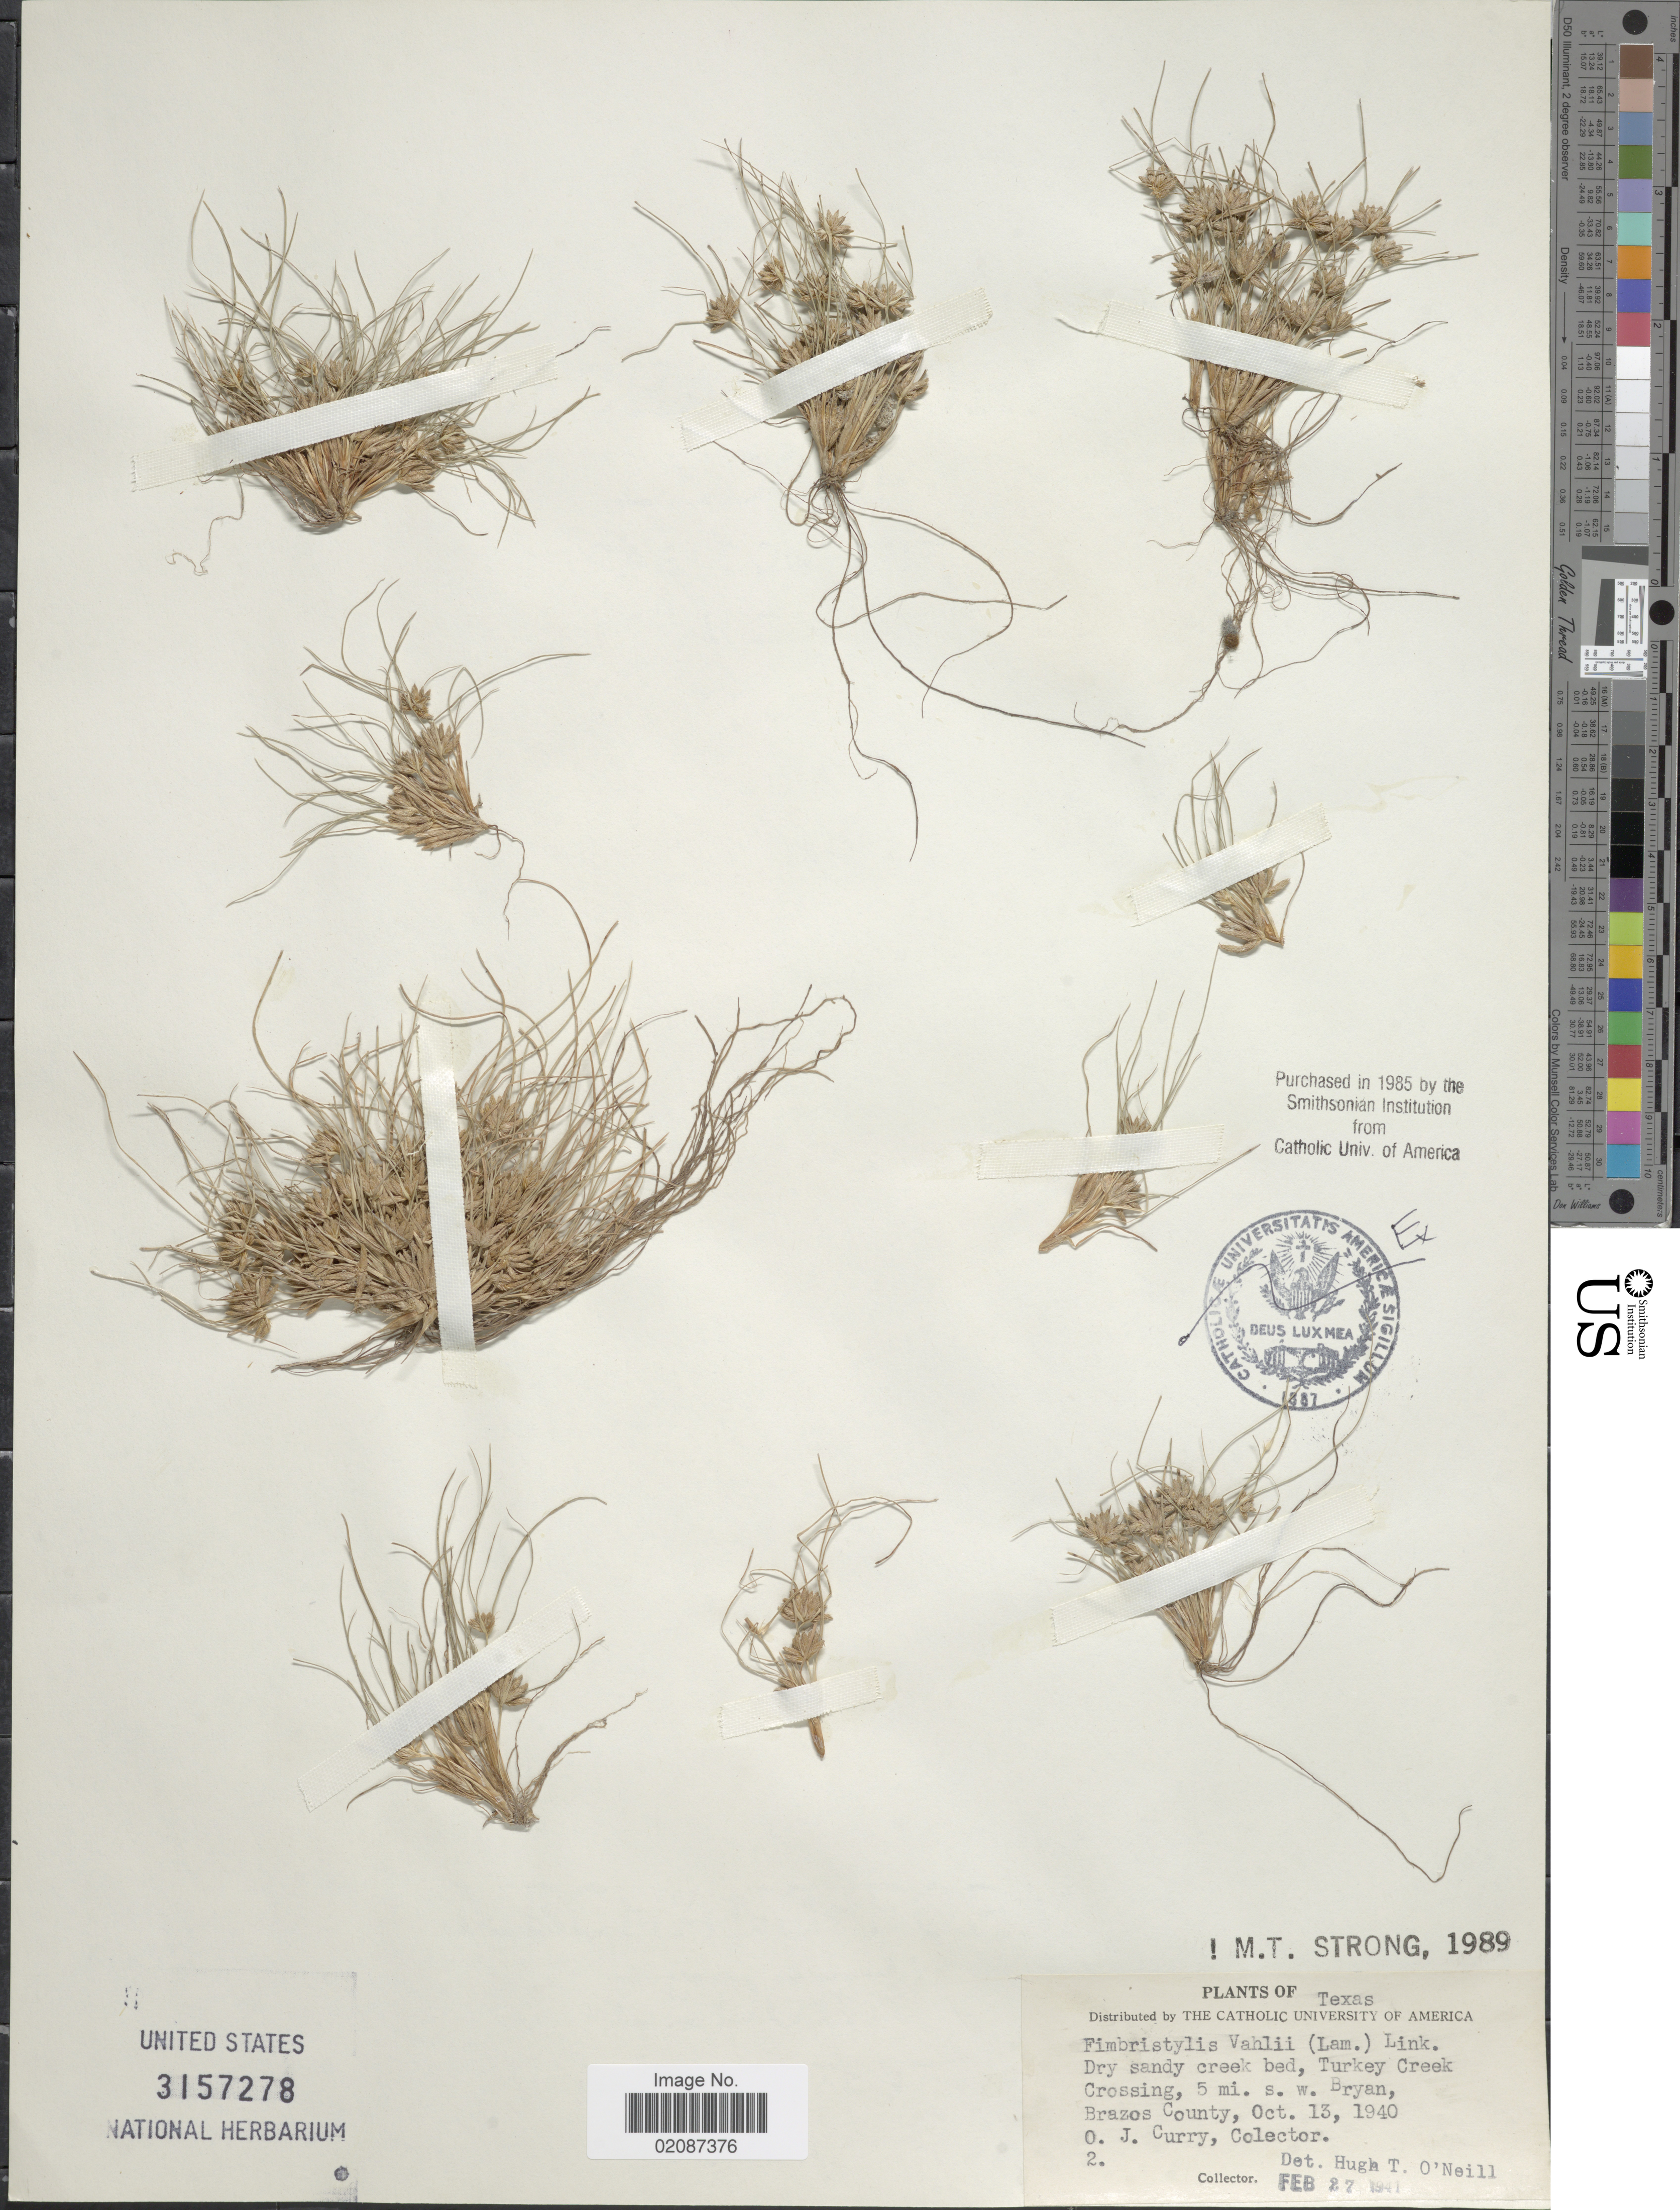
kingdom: Plantae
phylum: Tracheophyta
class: Liliopsida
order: Poales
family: Cyperaceae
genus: Fimbristylis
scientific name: Fimbristylis vahlii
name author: (Lam.) Link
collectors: O. Curry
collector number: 2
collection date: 1940-10-13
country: United States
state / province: Texas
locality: Dry sandy creek bed, Turkey Creek, crossing, 5 mi. s.w. Bryan, Brazos County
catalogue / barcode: US 3157278